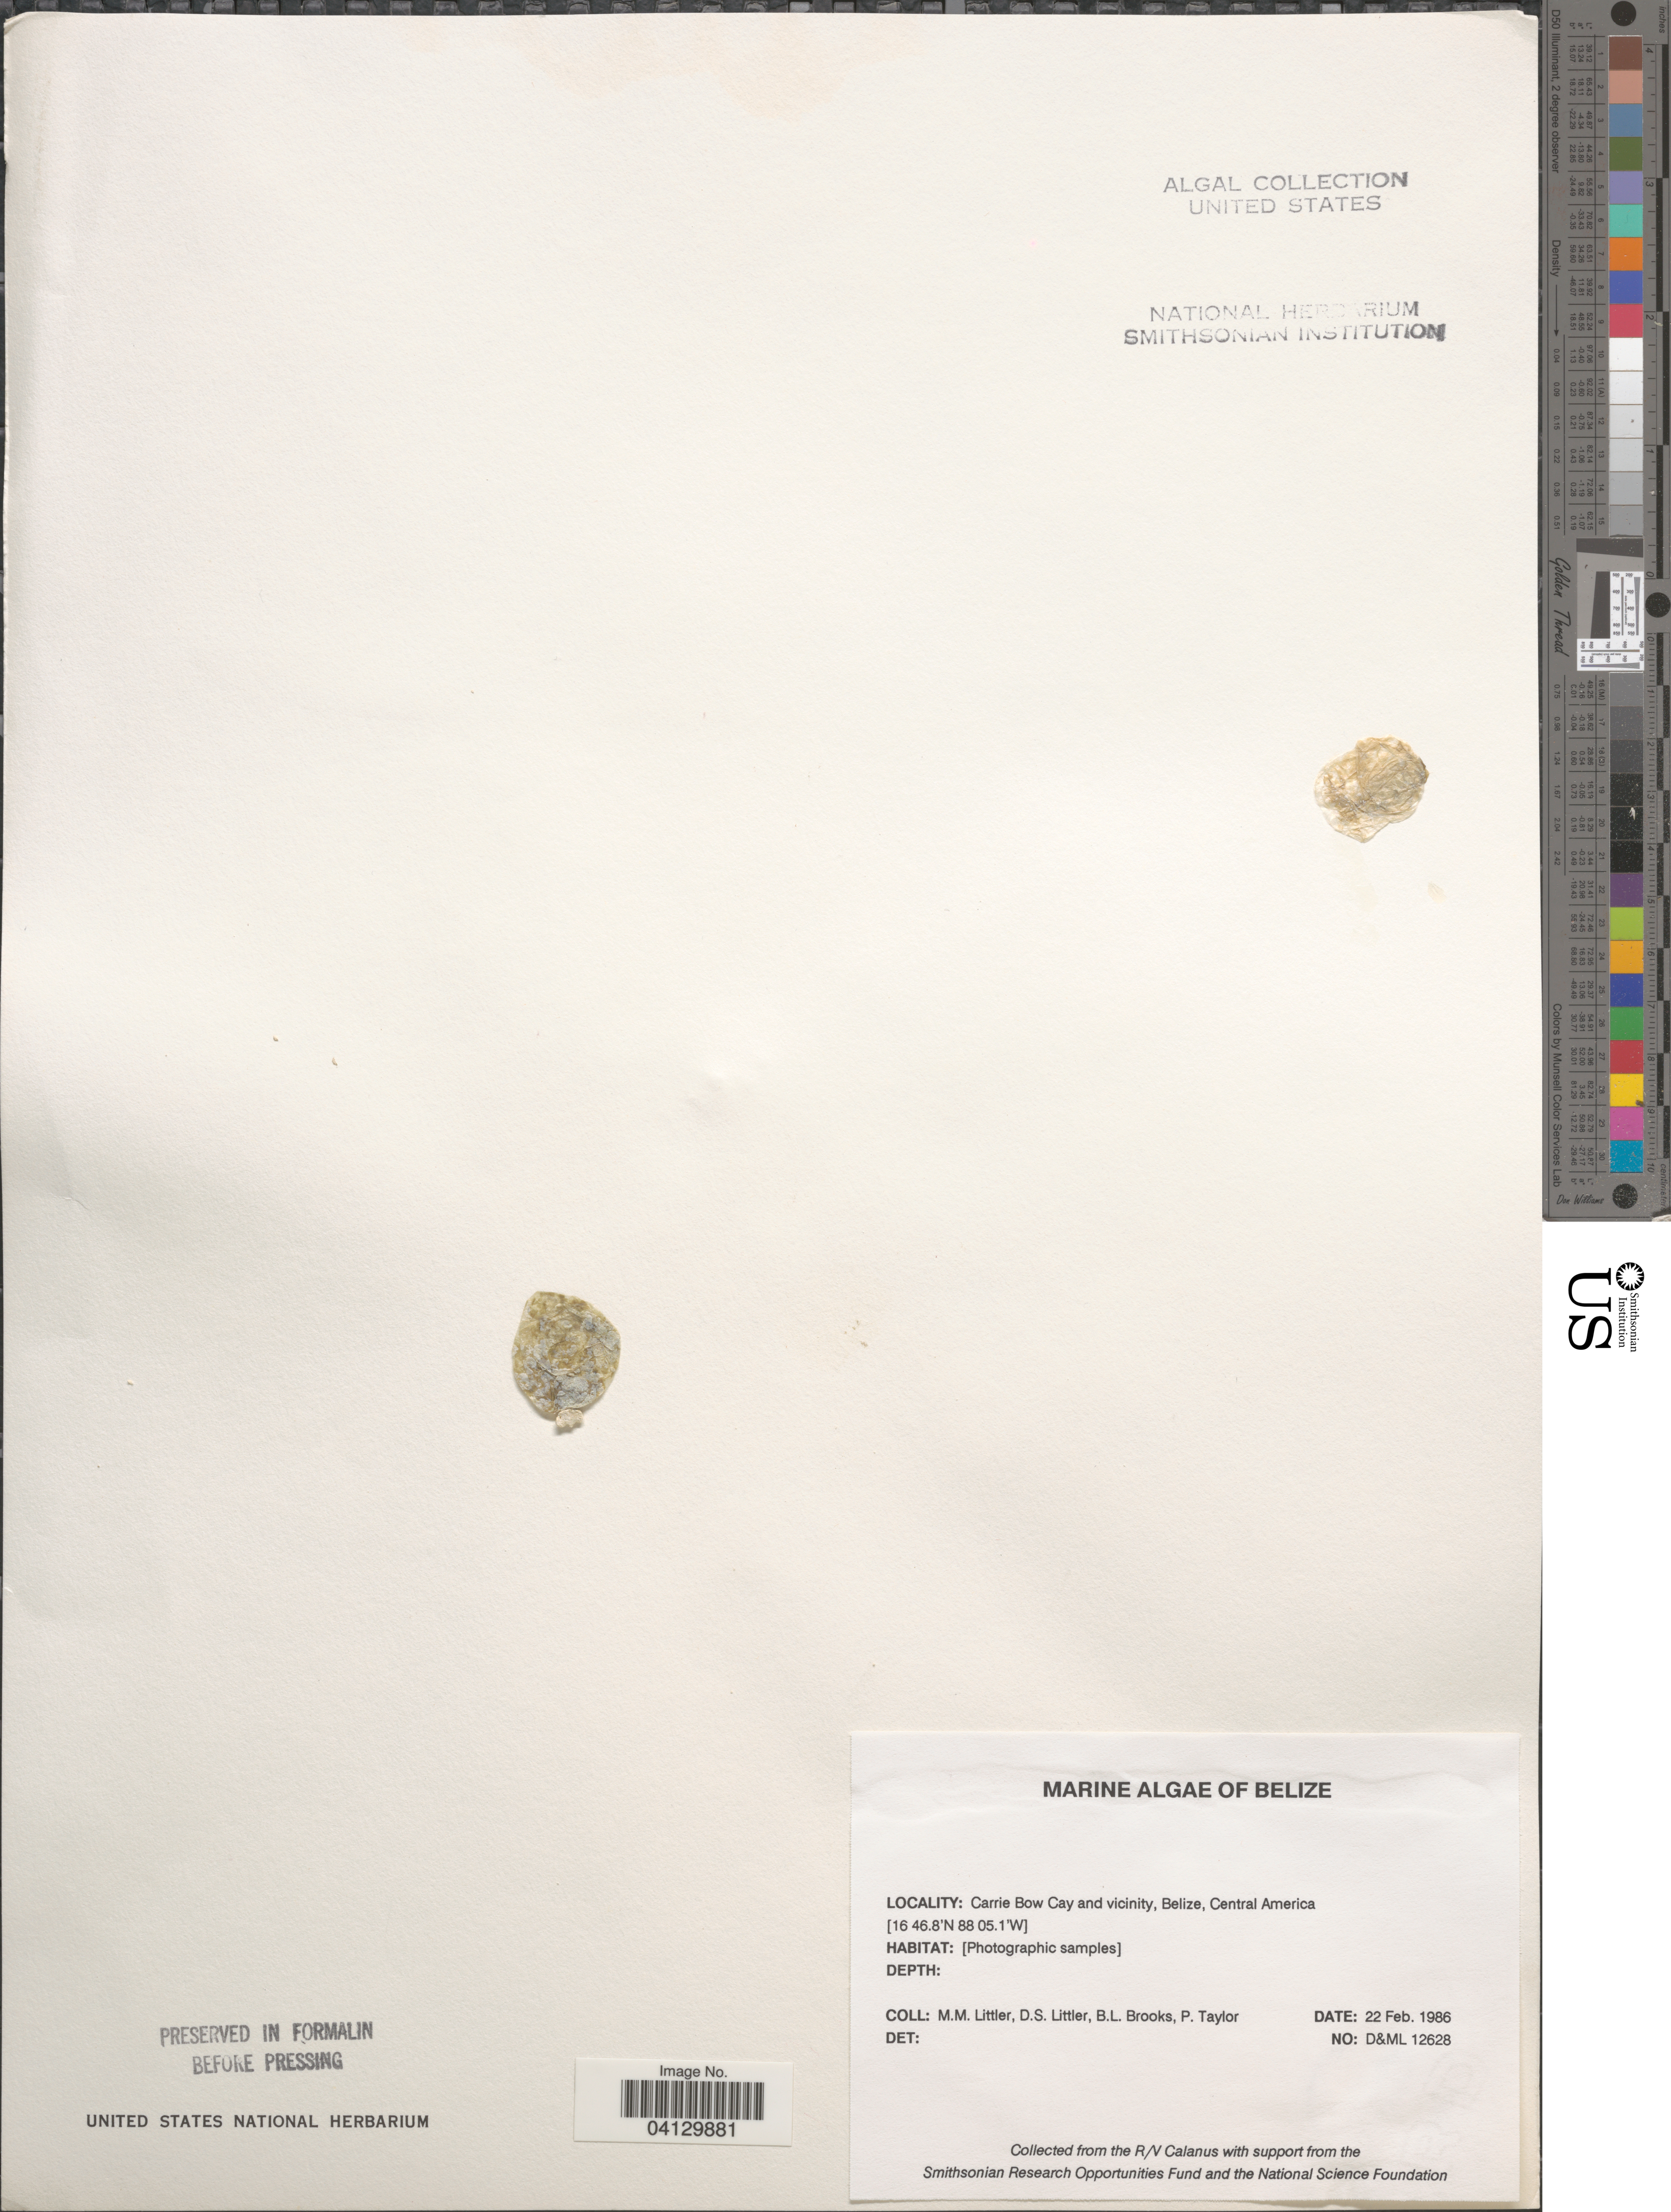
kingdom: Plantae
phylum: Rhodophyta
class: Florideophyceae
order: Corallinales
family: Corallinaceae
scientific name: Crustose Coralline Algae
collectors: D. S. Littler, B. Brooks & P. Taylor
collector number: D&ML12628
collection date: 1986-02-22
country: Belize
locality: Carrie Bow Cay and vicinity.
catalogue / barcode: US 328879